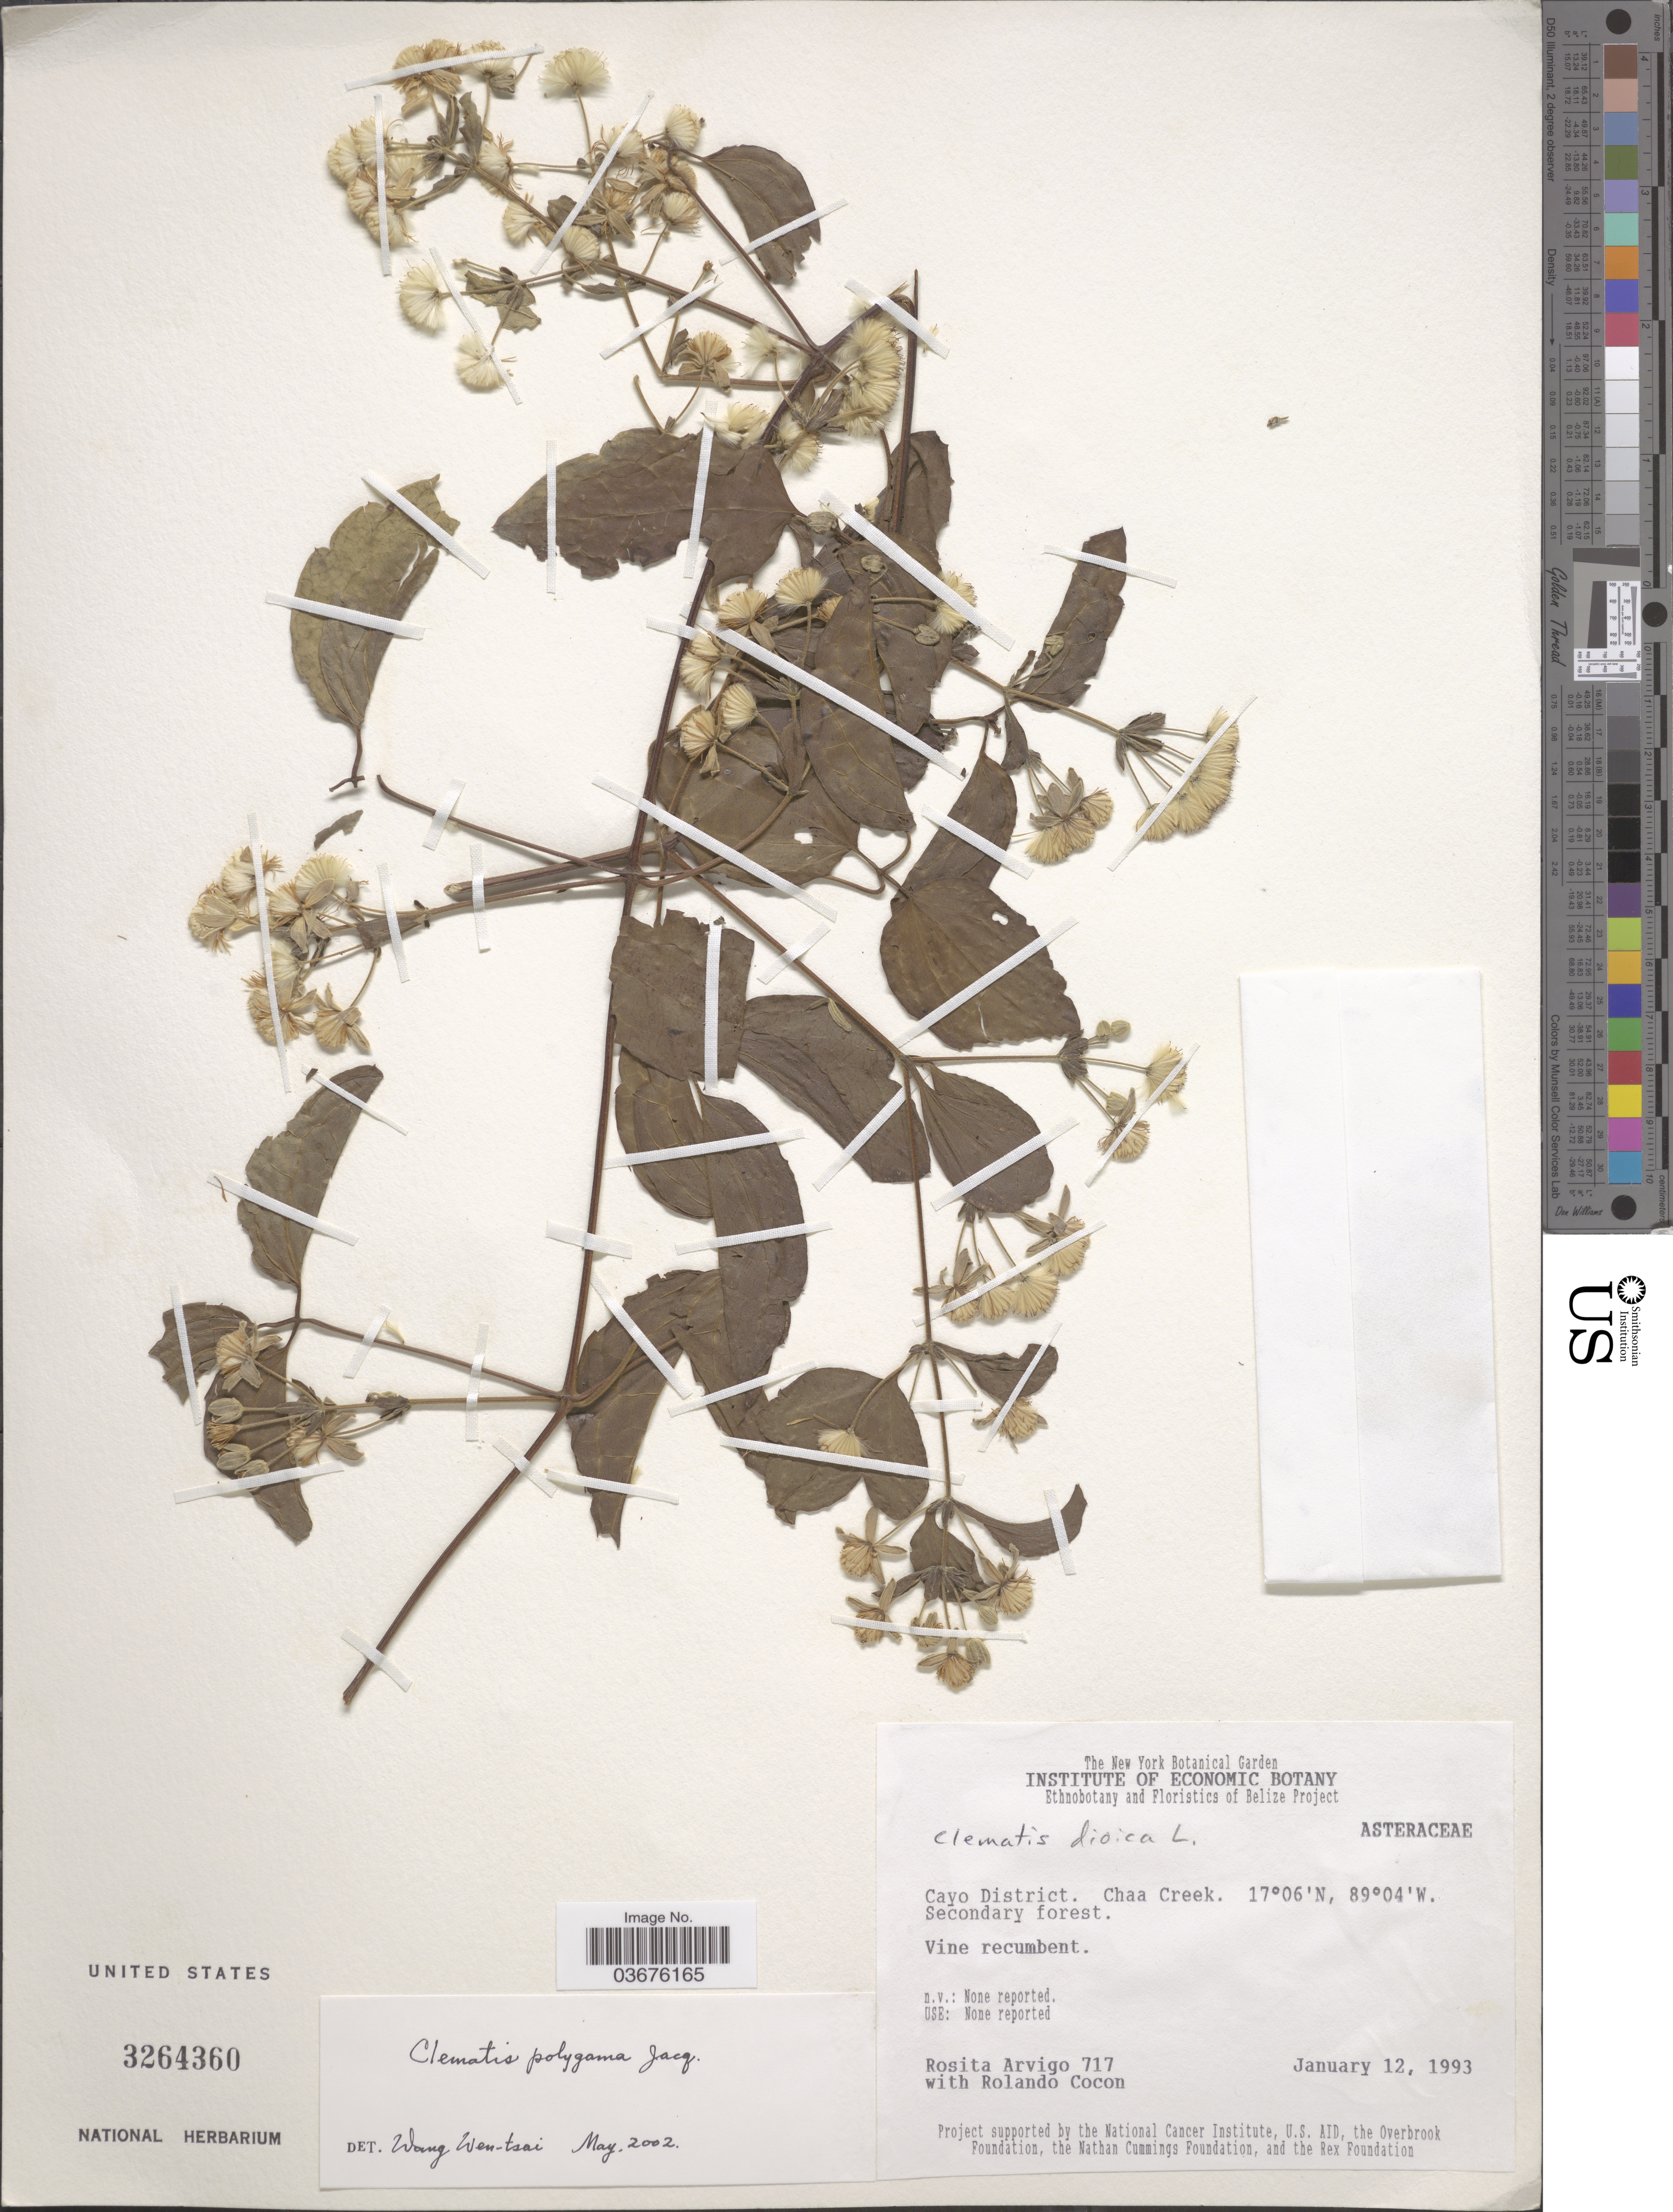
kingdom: Plantae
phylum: Tracheophyta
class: Magnoliopsida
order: Ranunculales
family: Ranunculaceae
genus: Clematis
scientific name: Clematis polygama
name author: Jacq.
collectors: R. Arvigo & R. Cocon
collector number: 717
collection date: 1993-01-12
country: Belize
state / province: Cayo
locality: Cayo District. Chaa Creek.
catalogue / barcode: US 3264360